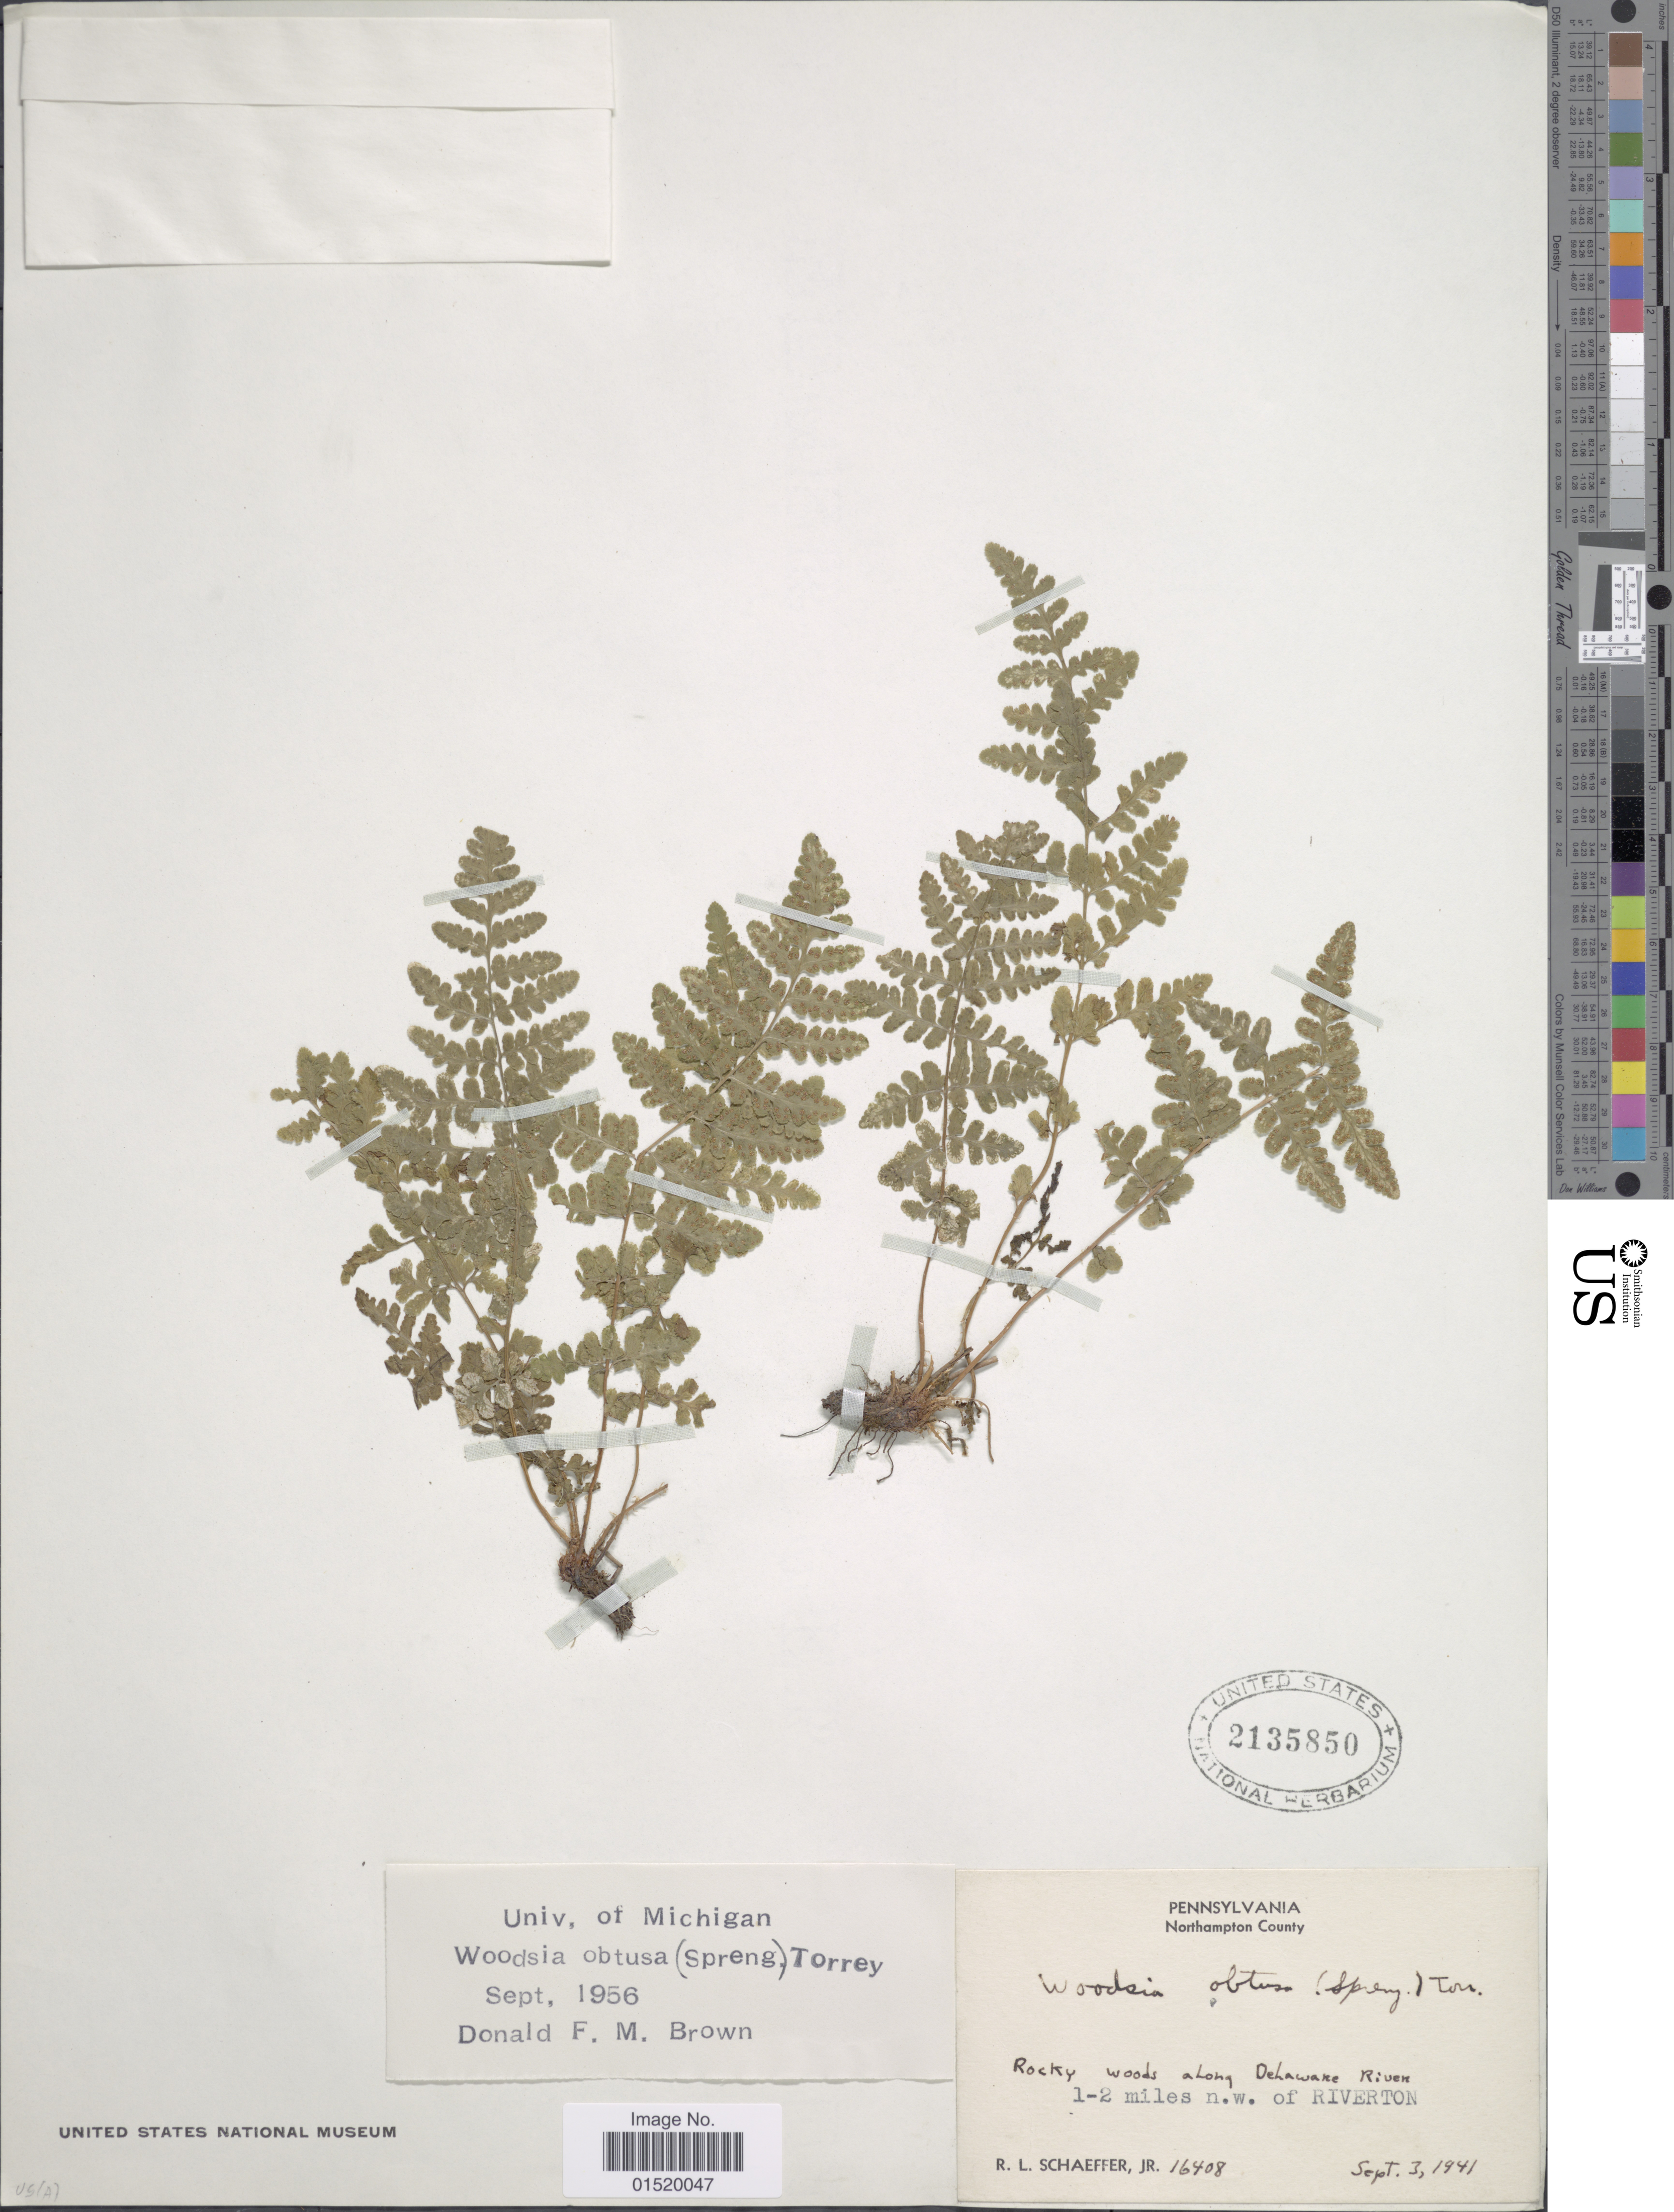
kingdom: Plantae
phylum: Tracheophyta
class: Polypodiopsida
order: Polypodiales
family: Woodsiaceae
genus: Woodsia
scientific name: Woodsia obtusa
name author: (Spreng.) Torr.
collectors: R. L. Schaeffer Jr.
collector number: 16408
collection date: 1941-09-03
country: United States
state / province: Pennsylvania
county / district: Northampton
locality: Rocky woods along Delaware River, 1-2 miles NW of Riverton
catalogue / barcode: US 2135850